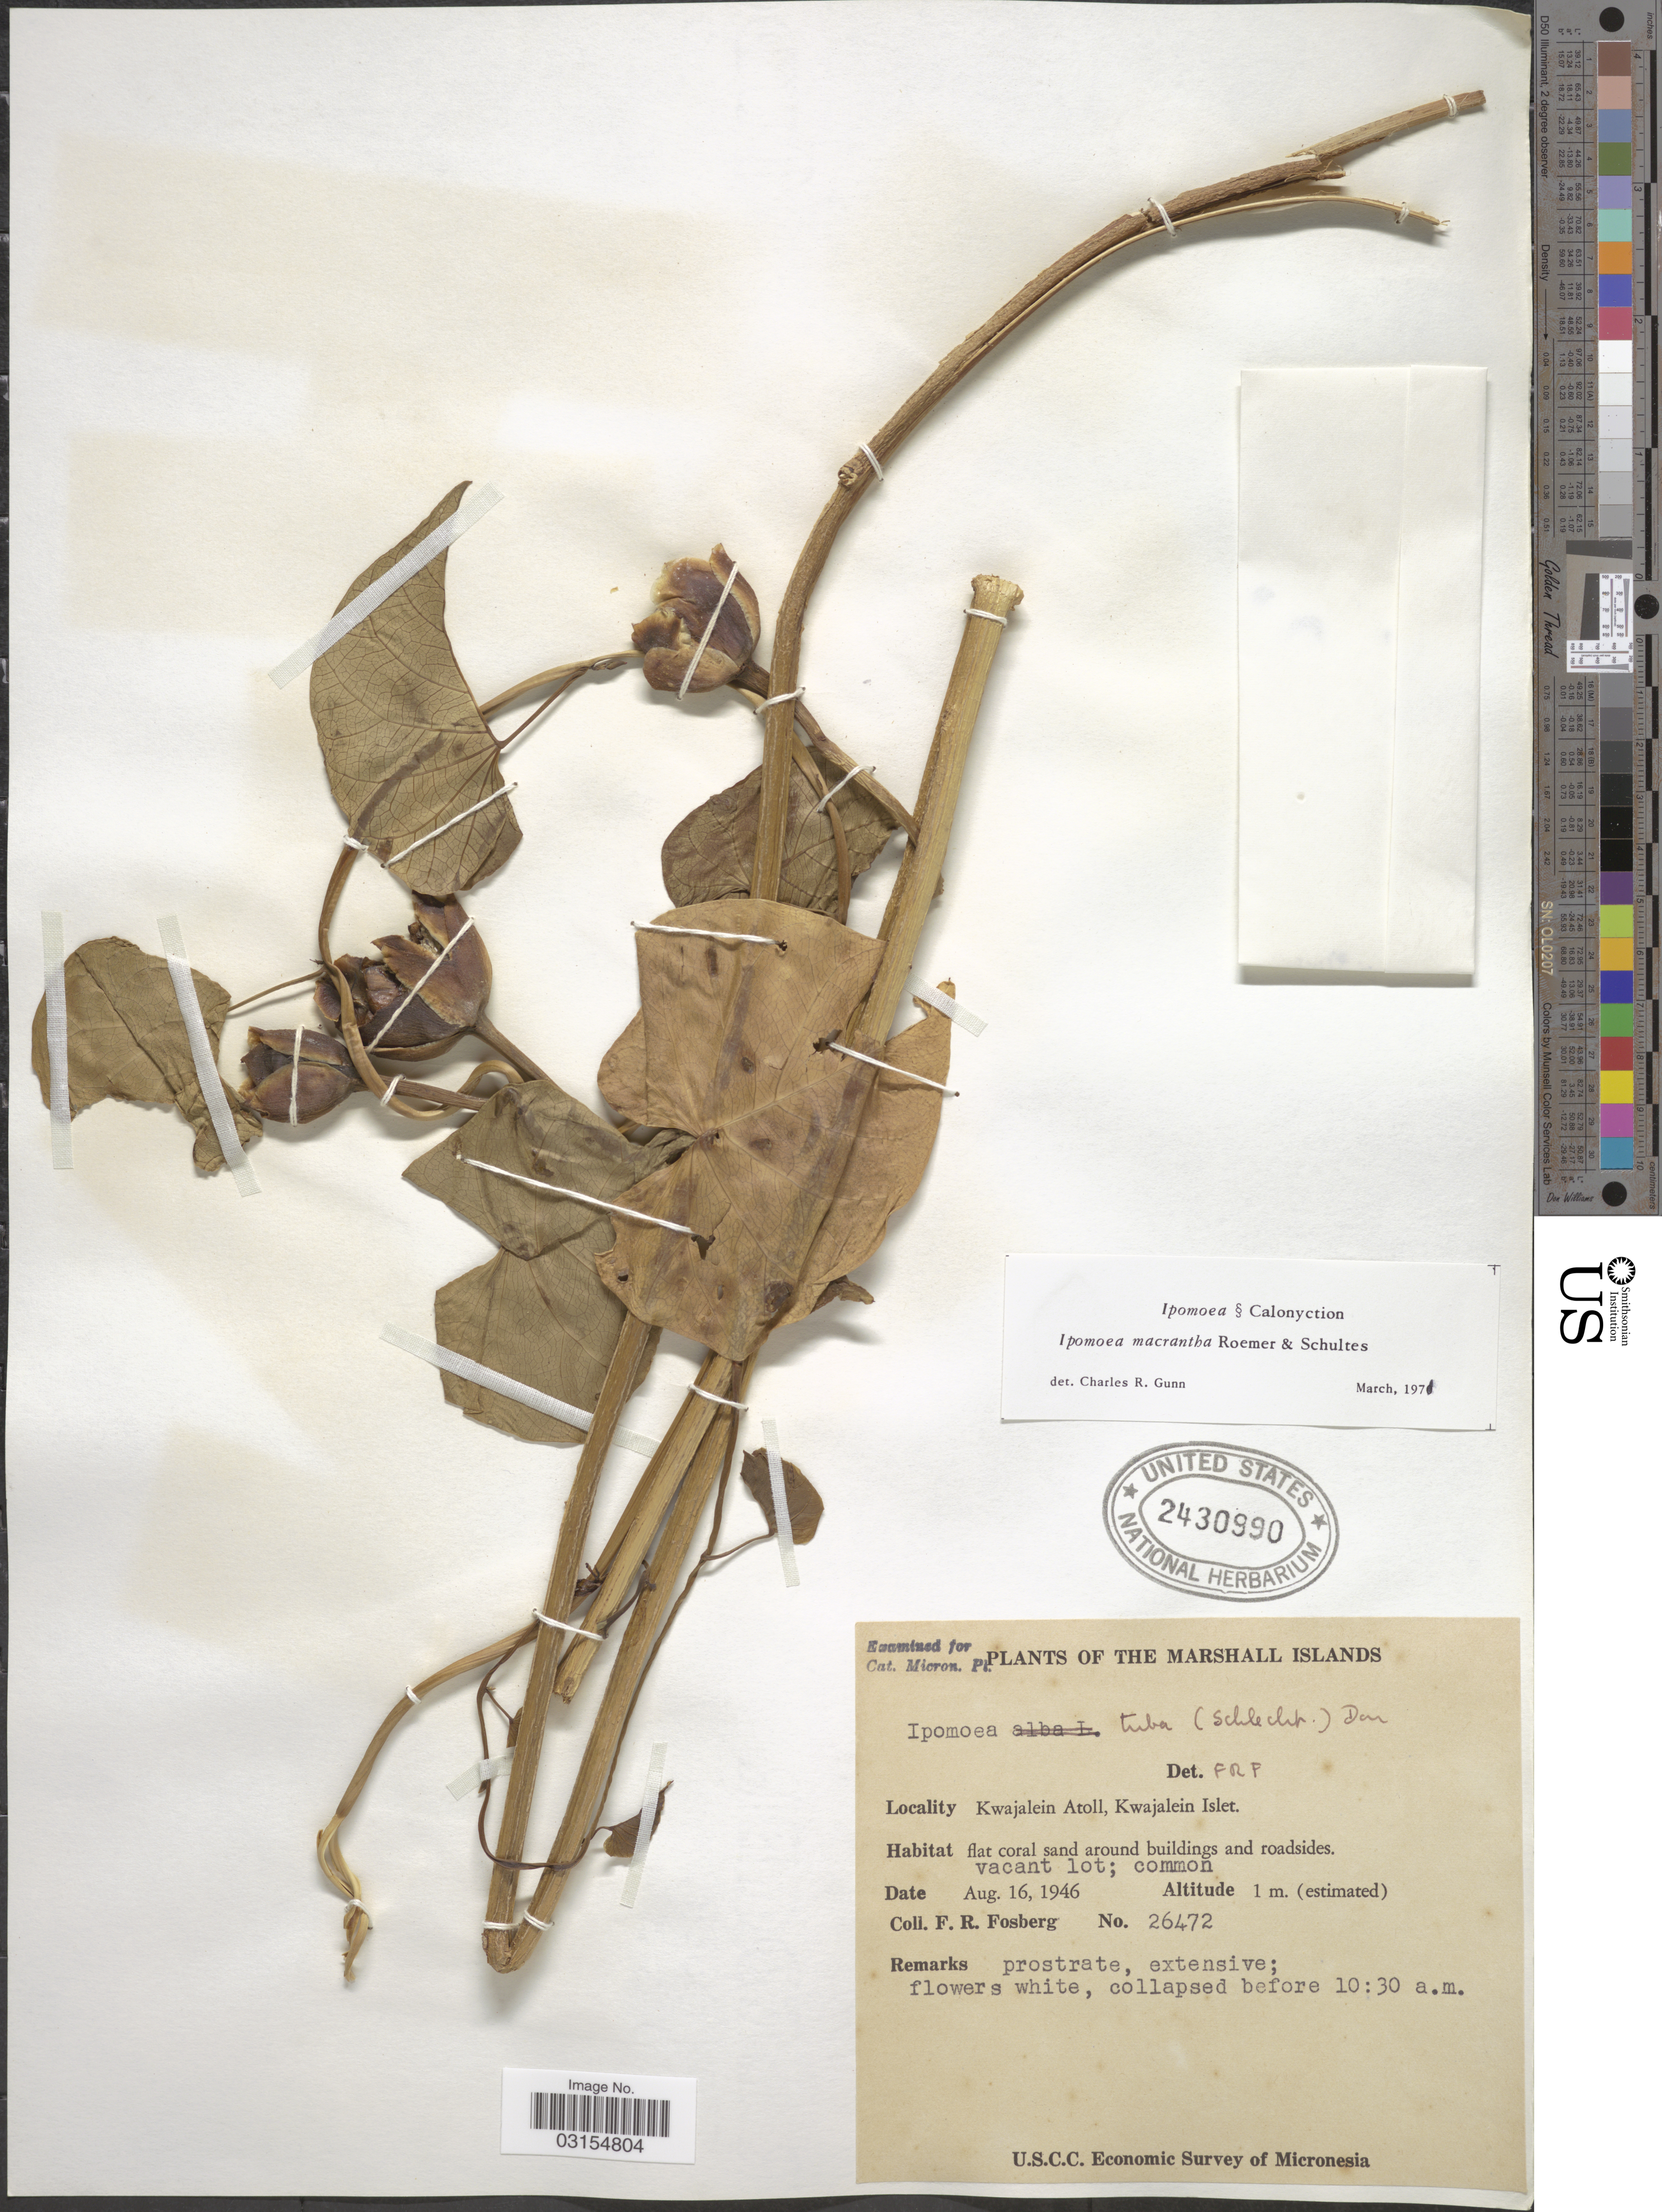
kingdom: Plantae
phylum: Tracheophyta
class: Magnoliopsida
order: Solanales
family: Convolvulaceae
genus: Ipomoea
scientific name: Ipomoea violacea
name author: L.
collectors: F. R. Fosberg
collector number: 26472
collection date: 1946-08-16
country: Marshall Islands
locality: Kwajalein Atoll, Kwajalein Islet.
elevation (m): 1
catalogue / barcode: US 2430990